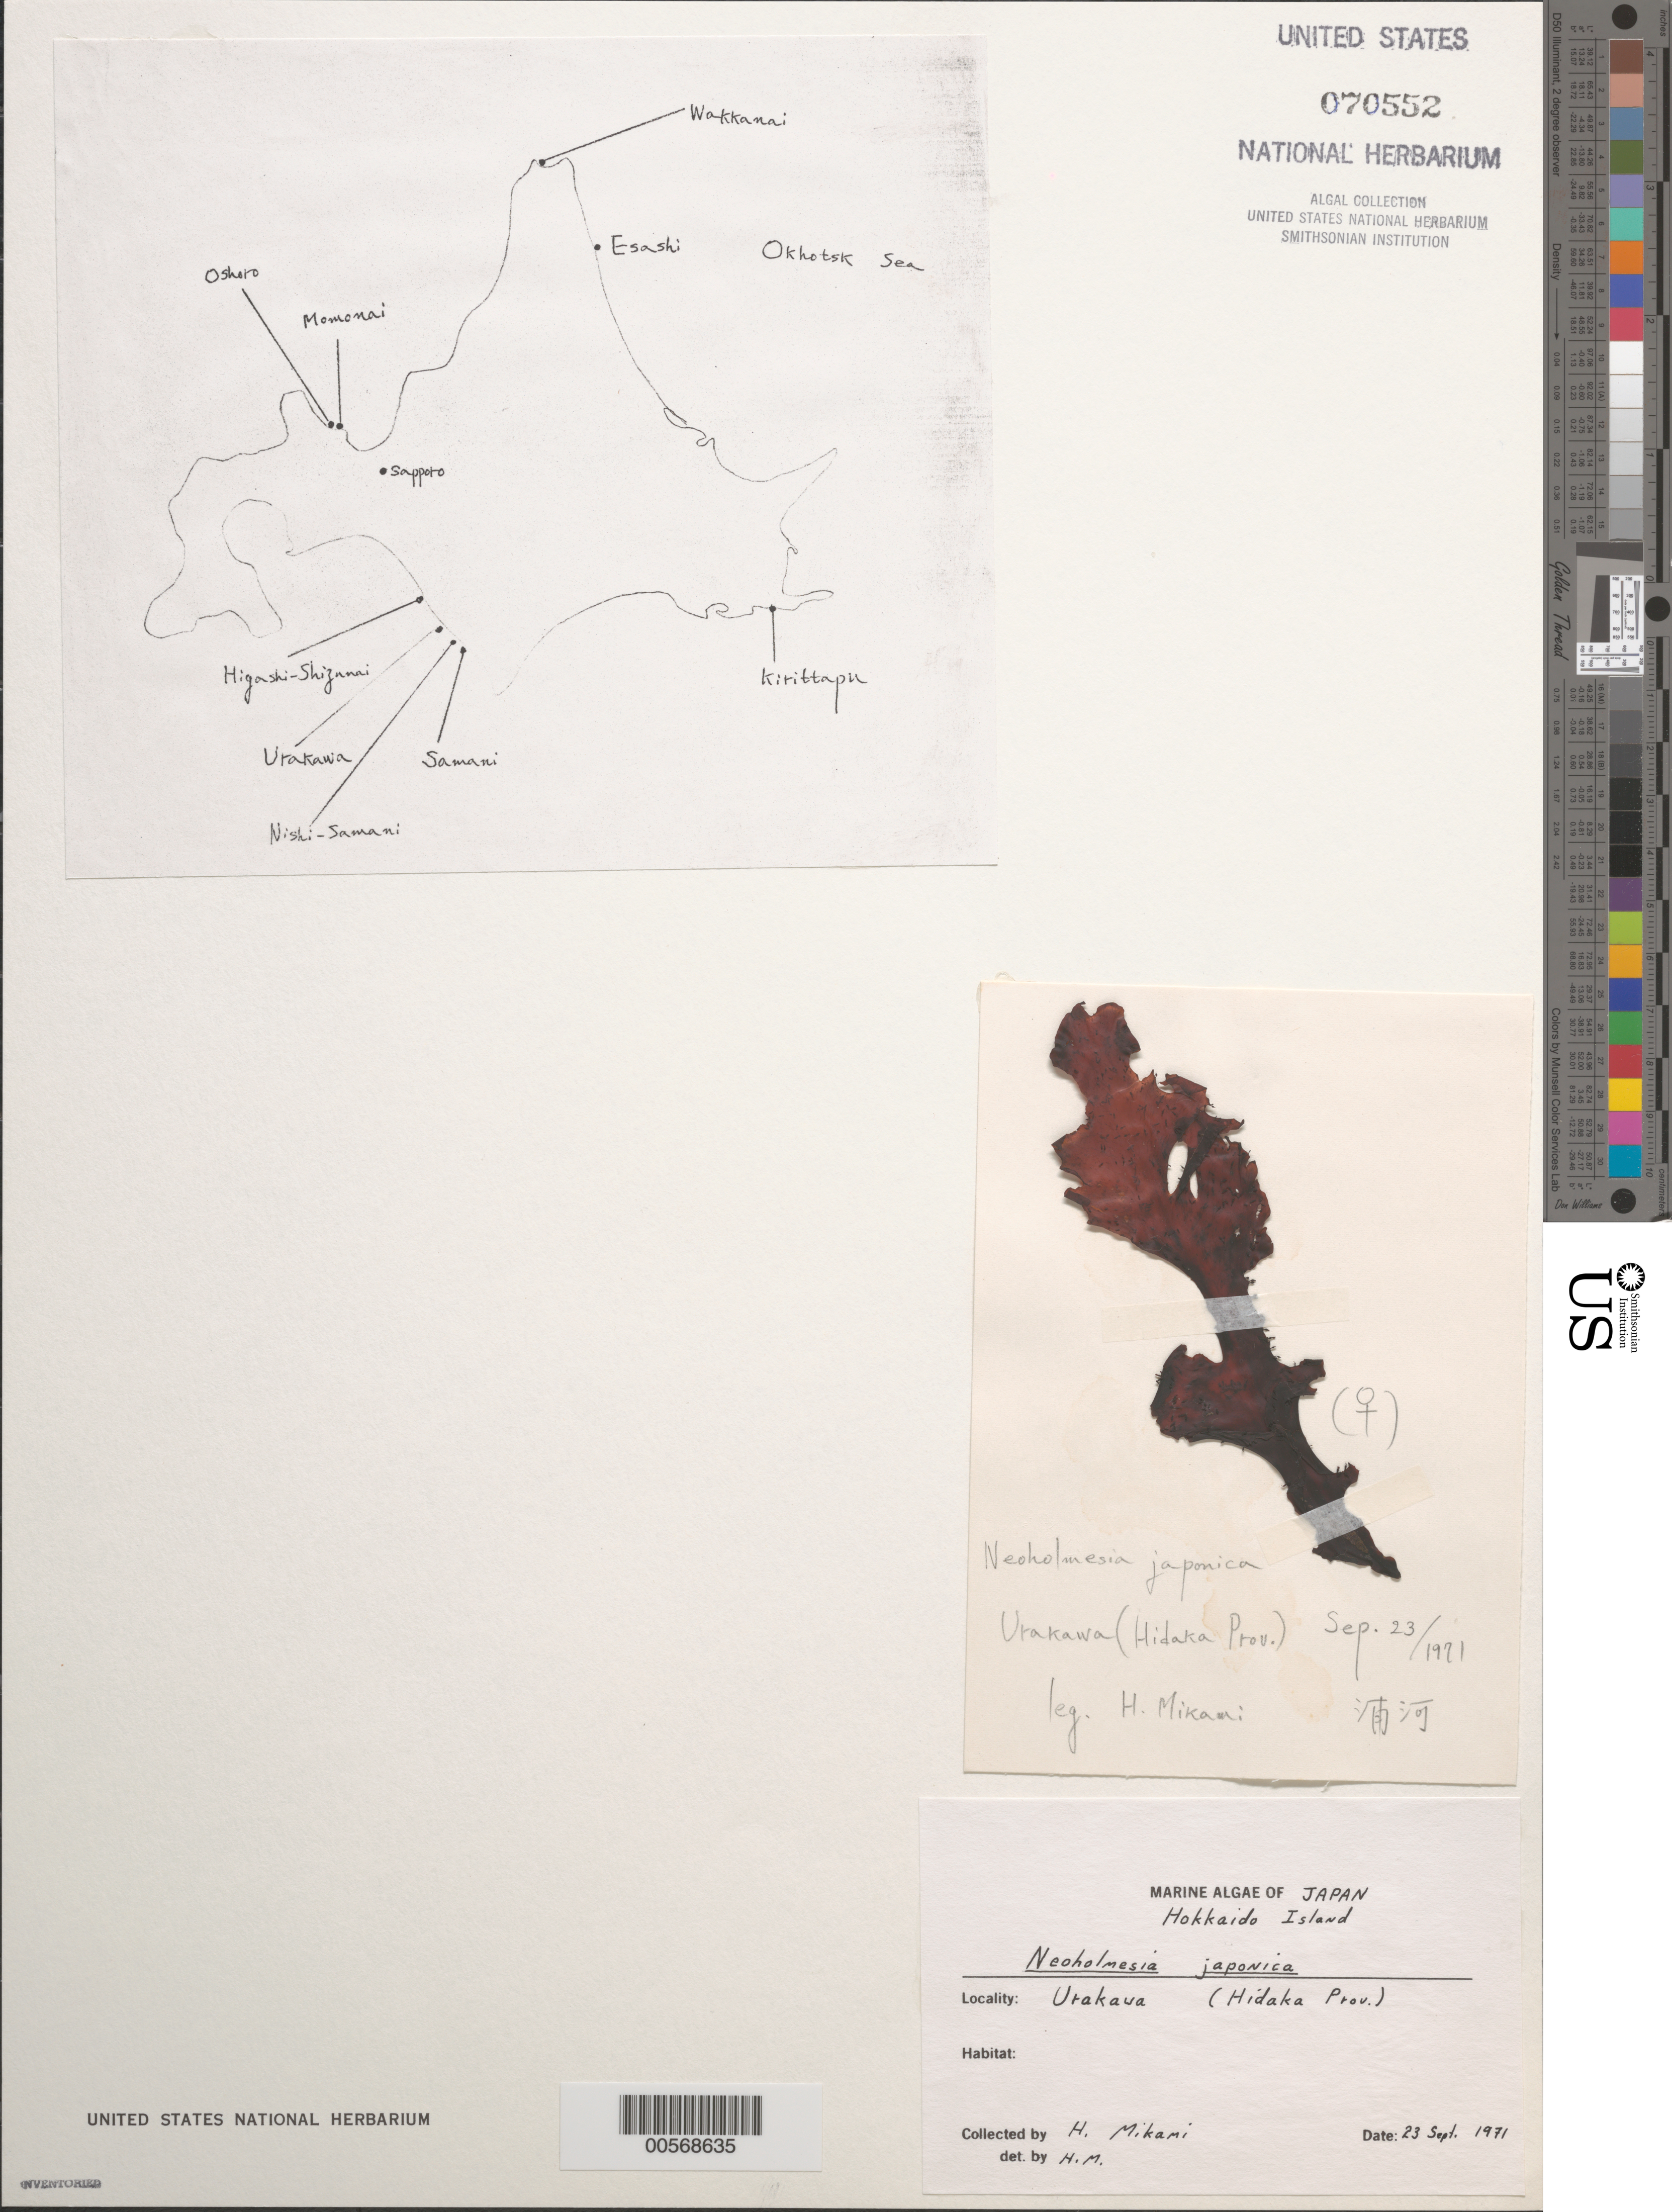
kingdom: Plantae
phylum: Rhodophyta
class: Florideophyceae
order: Ceramiales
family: Delesseriaceae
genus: Neoholmesia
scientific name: Neoholmesia japonica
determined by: Mikami, H.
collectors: H. Mikami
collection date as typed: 23 Sep 1971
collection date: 1971-09-23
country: Japan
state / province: Hokkaido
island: Hokkaido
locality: Urakawa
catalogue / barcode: US 70552